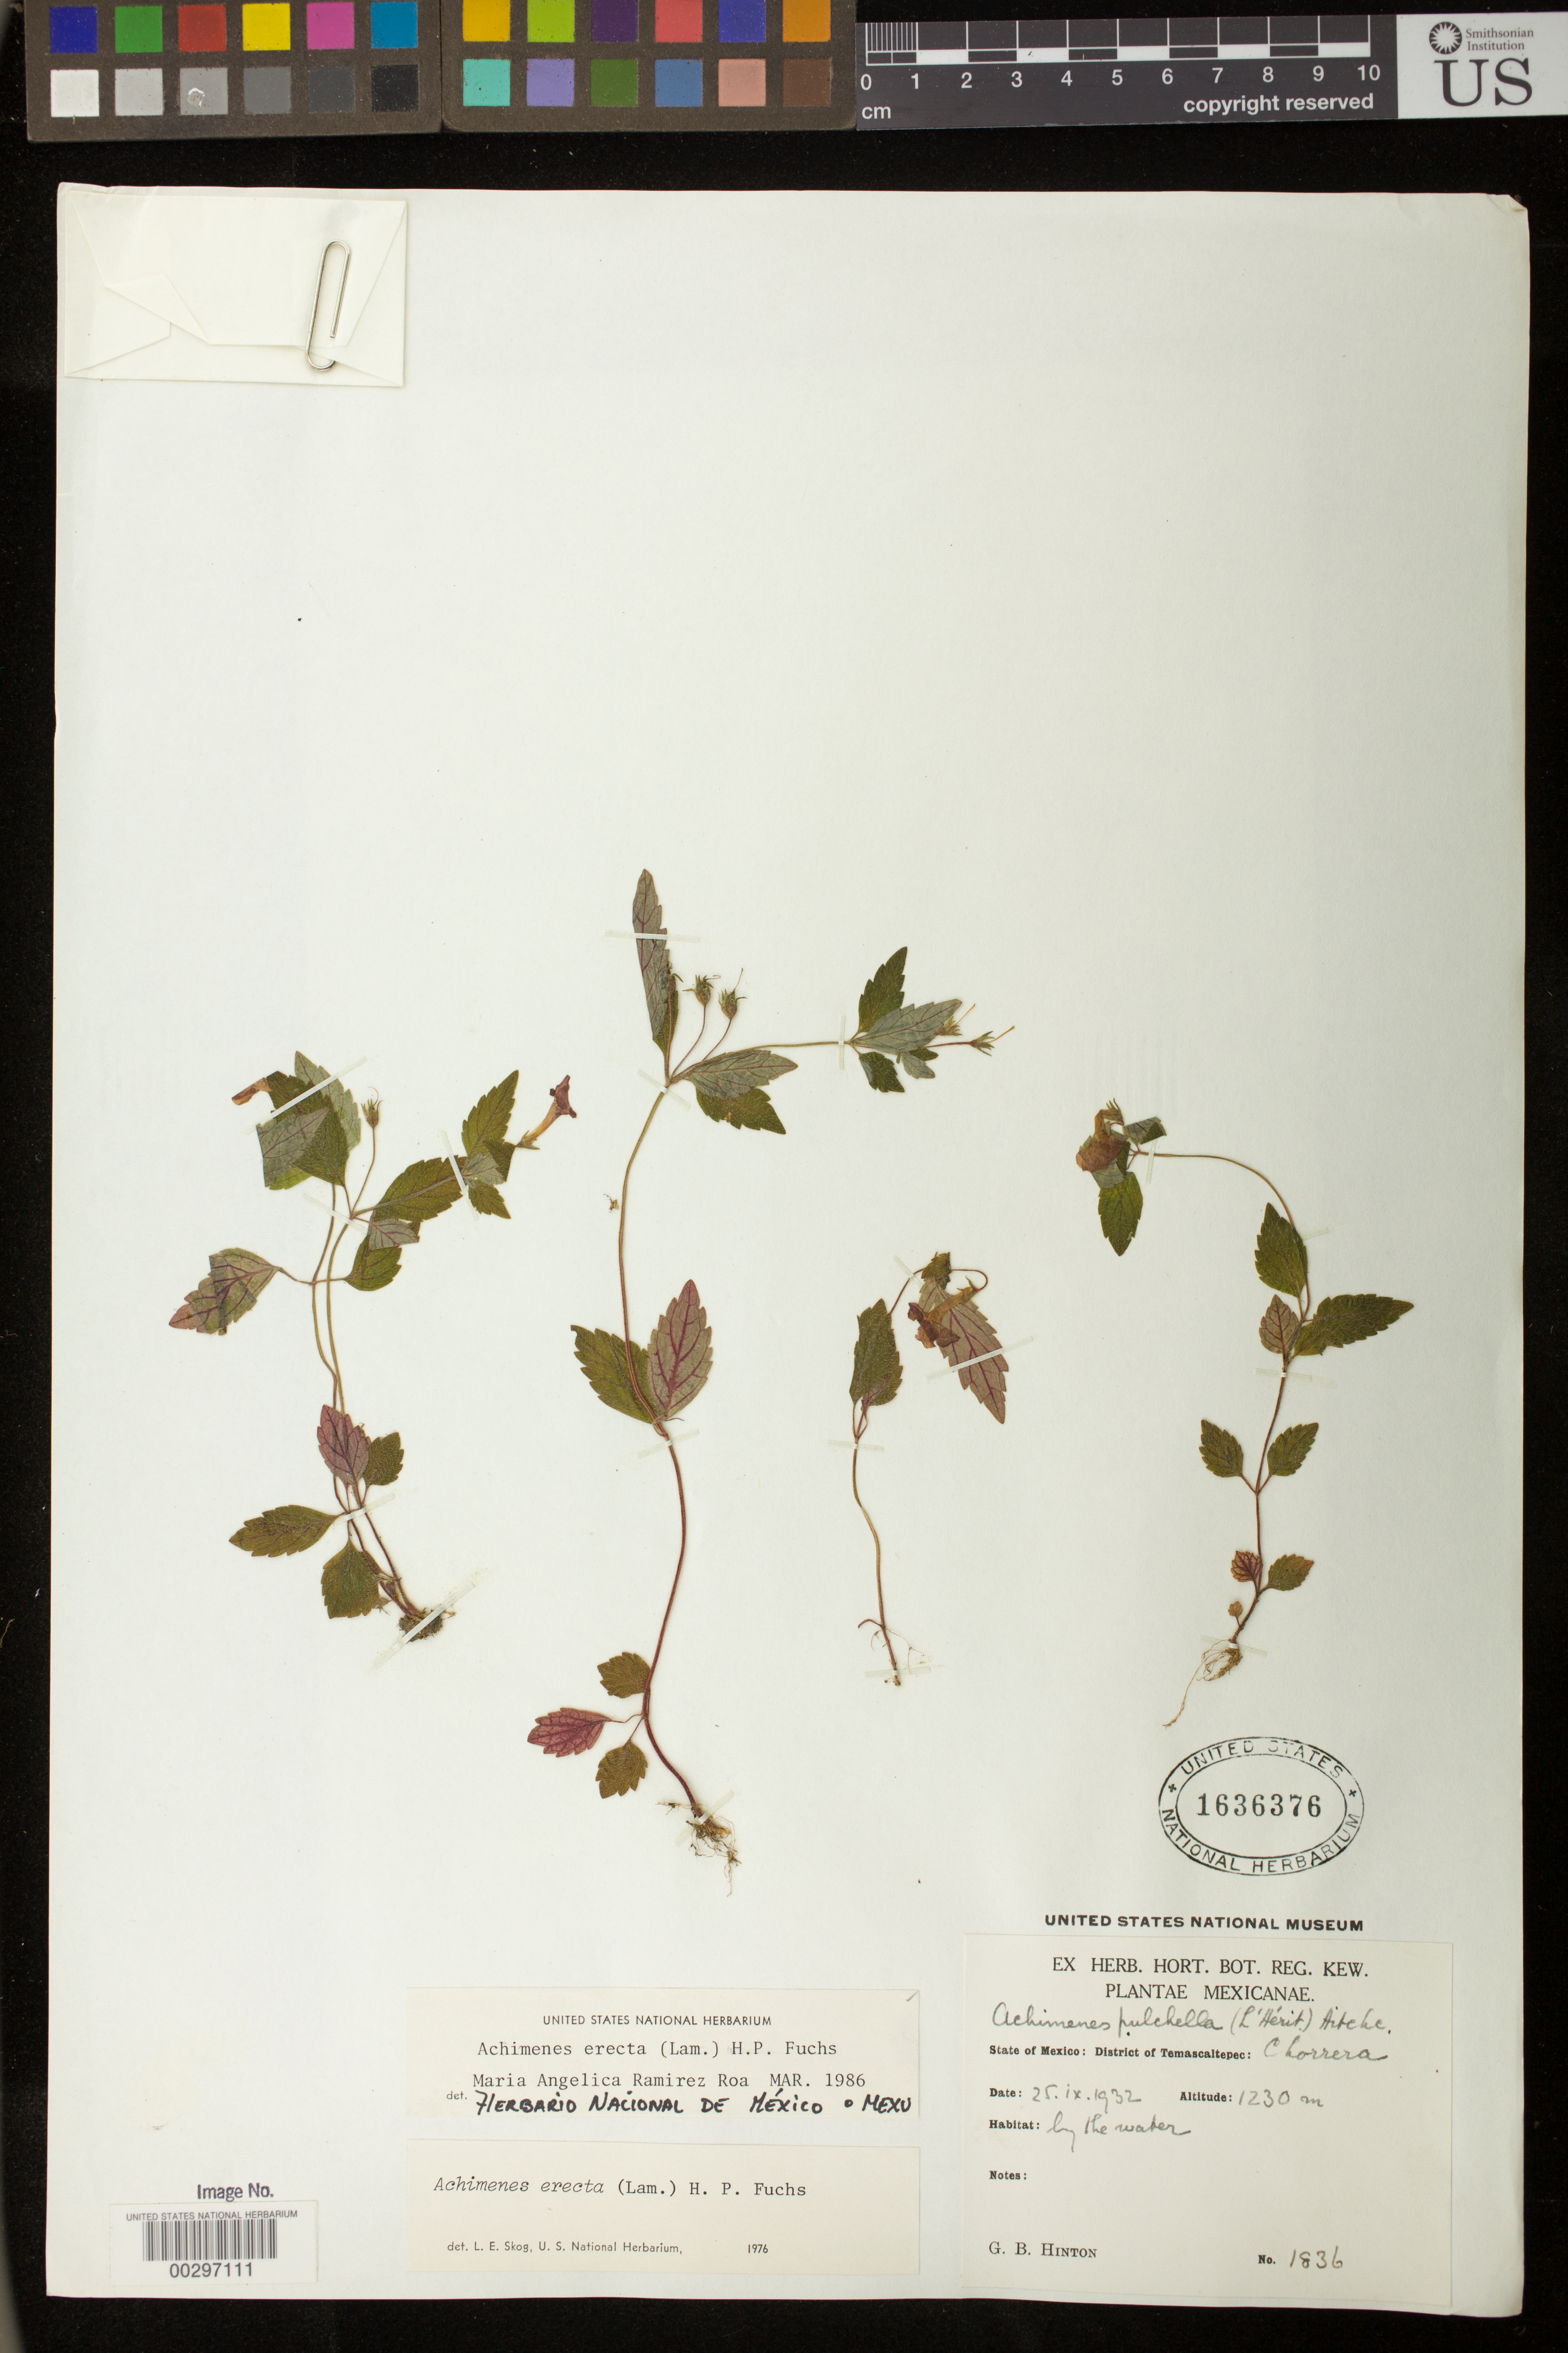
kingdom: Plantae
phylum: Tracheophyta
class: Magnoliopsida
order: Lamiales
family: Gesneriaceae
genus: Achimenes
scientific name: Achimenes erecta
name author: (Lam.) H.P. Fuchs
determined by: Skog, Laurence E.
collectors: G. B. Hinton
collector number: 1836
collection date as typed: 25 Sep 1932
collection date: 1932-09-25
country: Mexico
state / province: México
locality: Dist. of Temascaltepec: Chorrera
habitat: By the water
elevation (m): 1230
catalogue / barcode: US 1636376